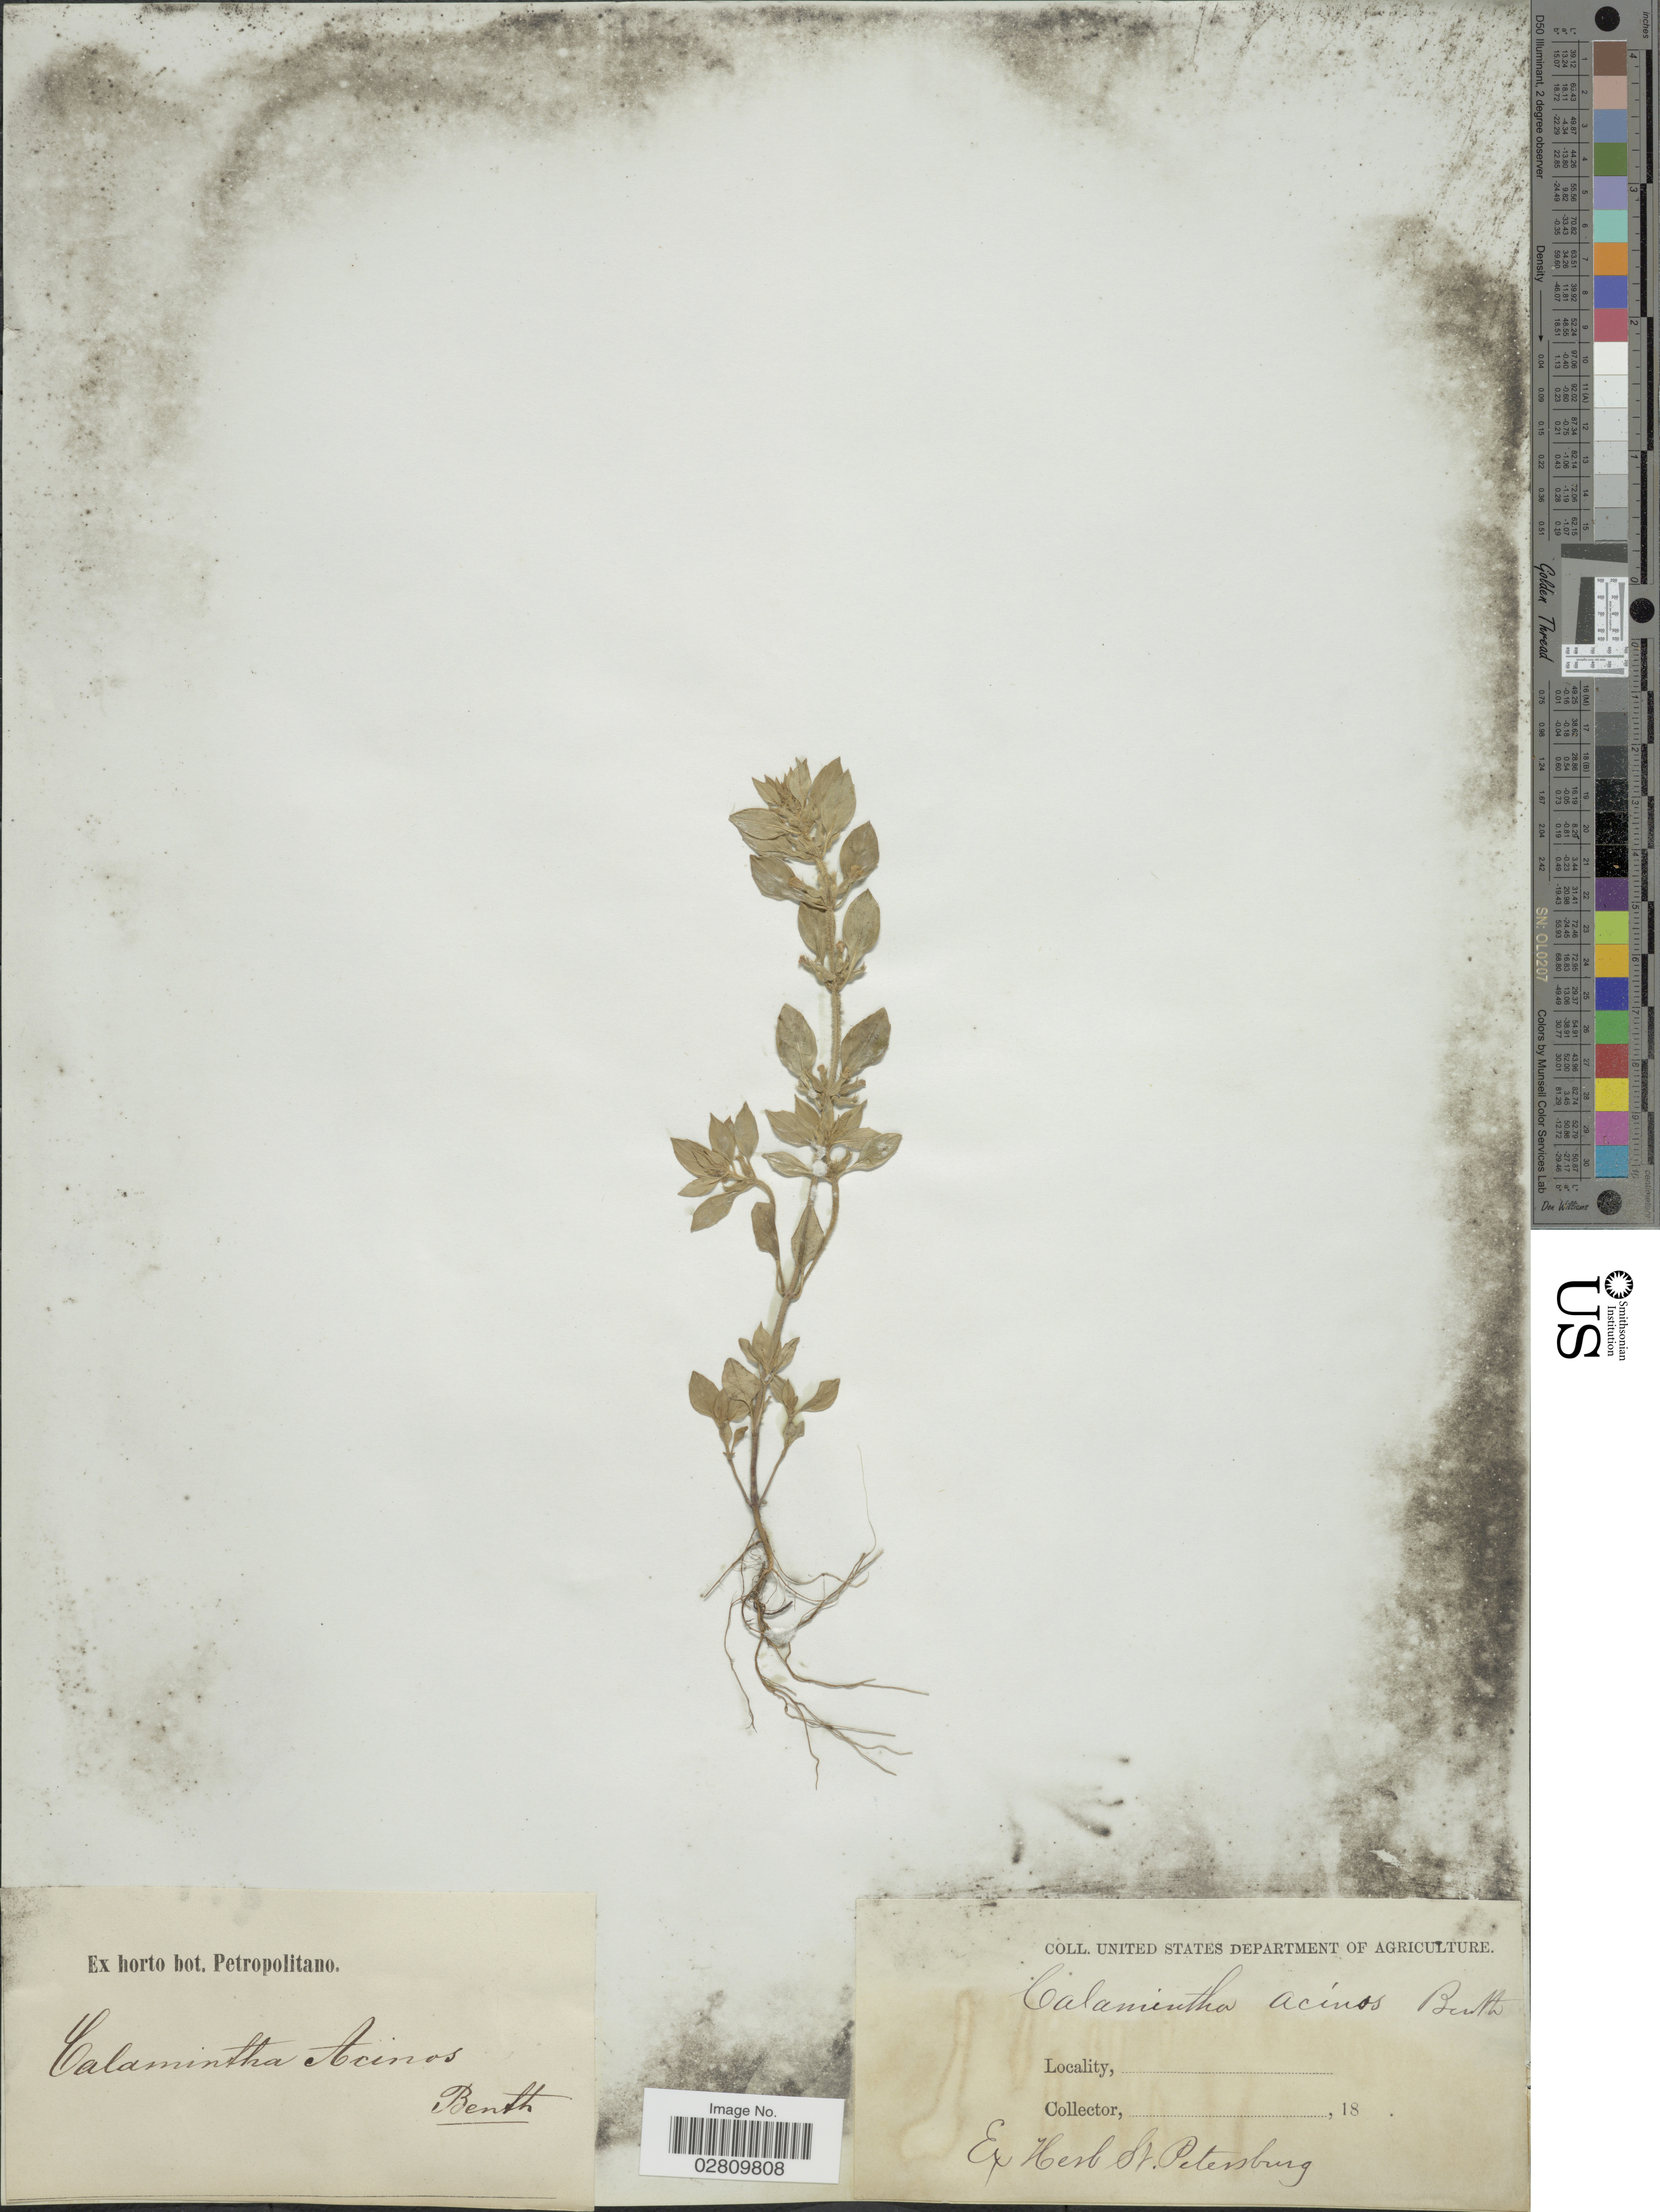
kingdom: Plantae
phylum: Tracheophyta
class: Magnoliopsida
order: Lamiales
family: Lamiaceae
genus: Acinos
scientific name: Acinos acinos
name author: (L.) Huth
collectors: United States Department of Agriculture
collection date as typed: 18